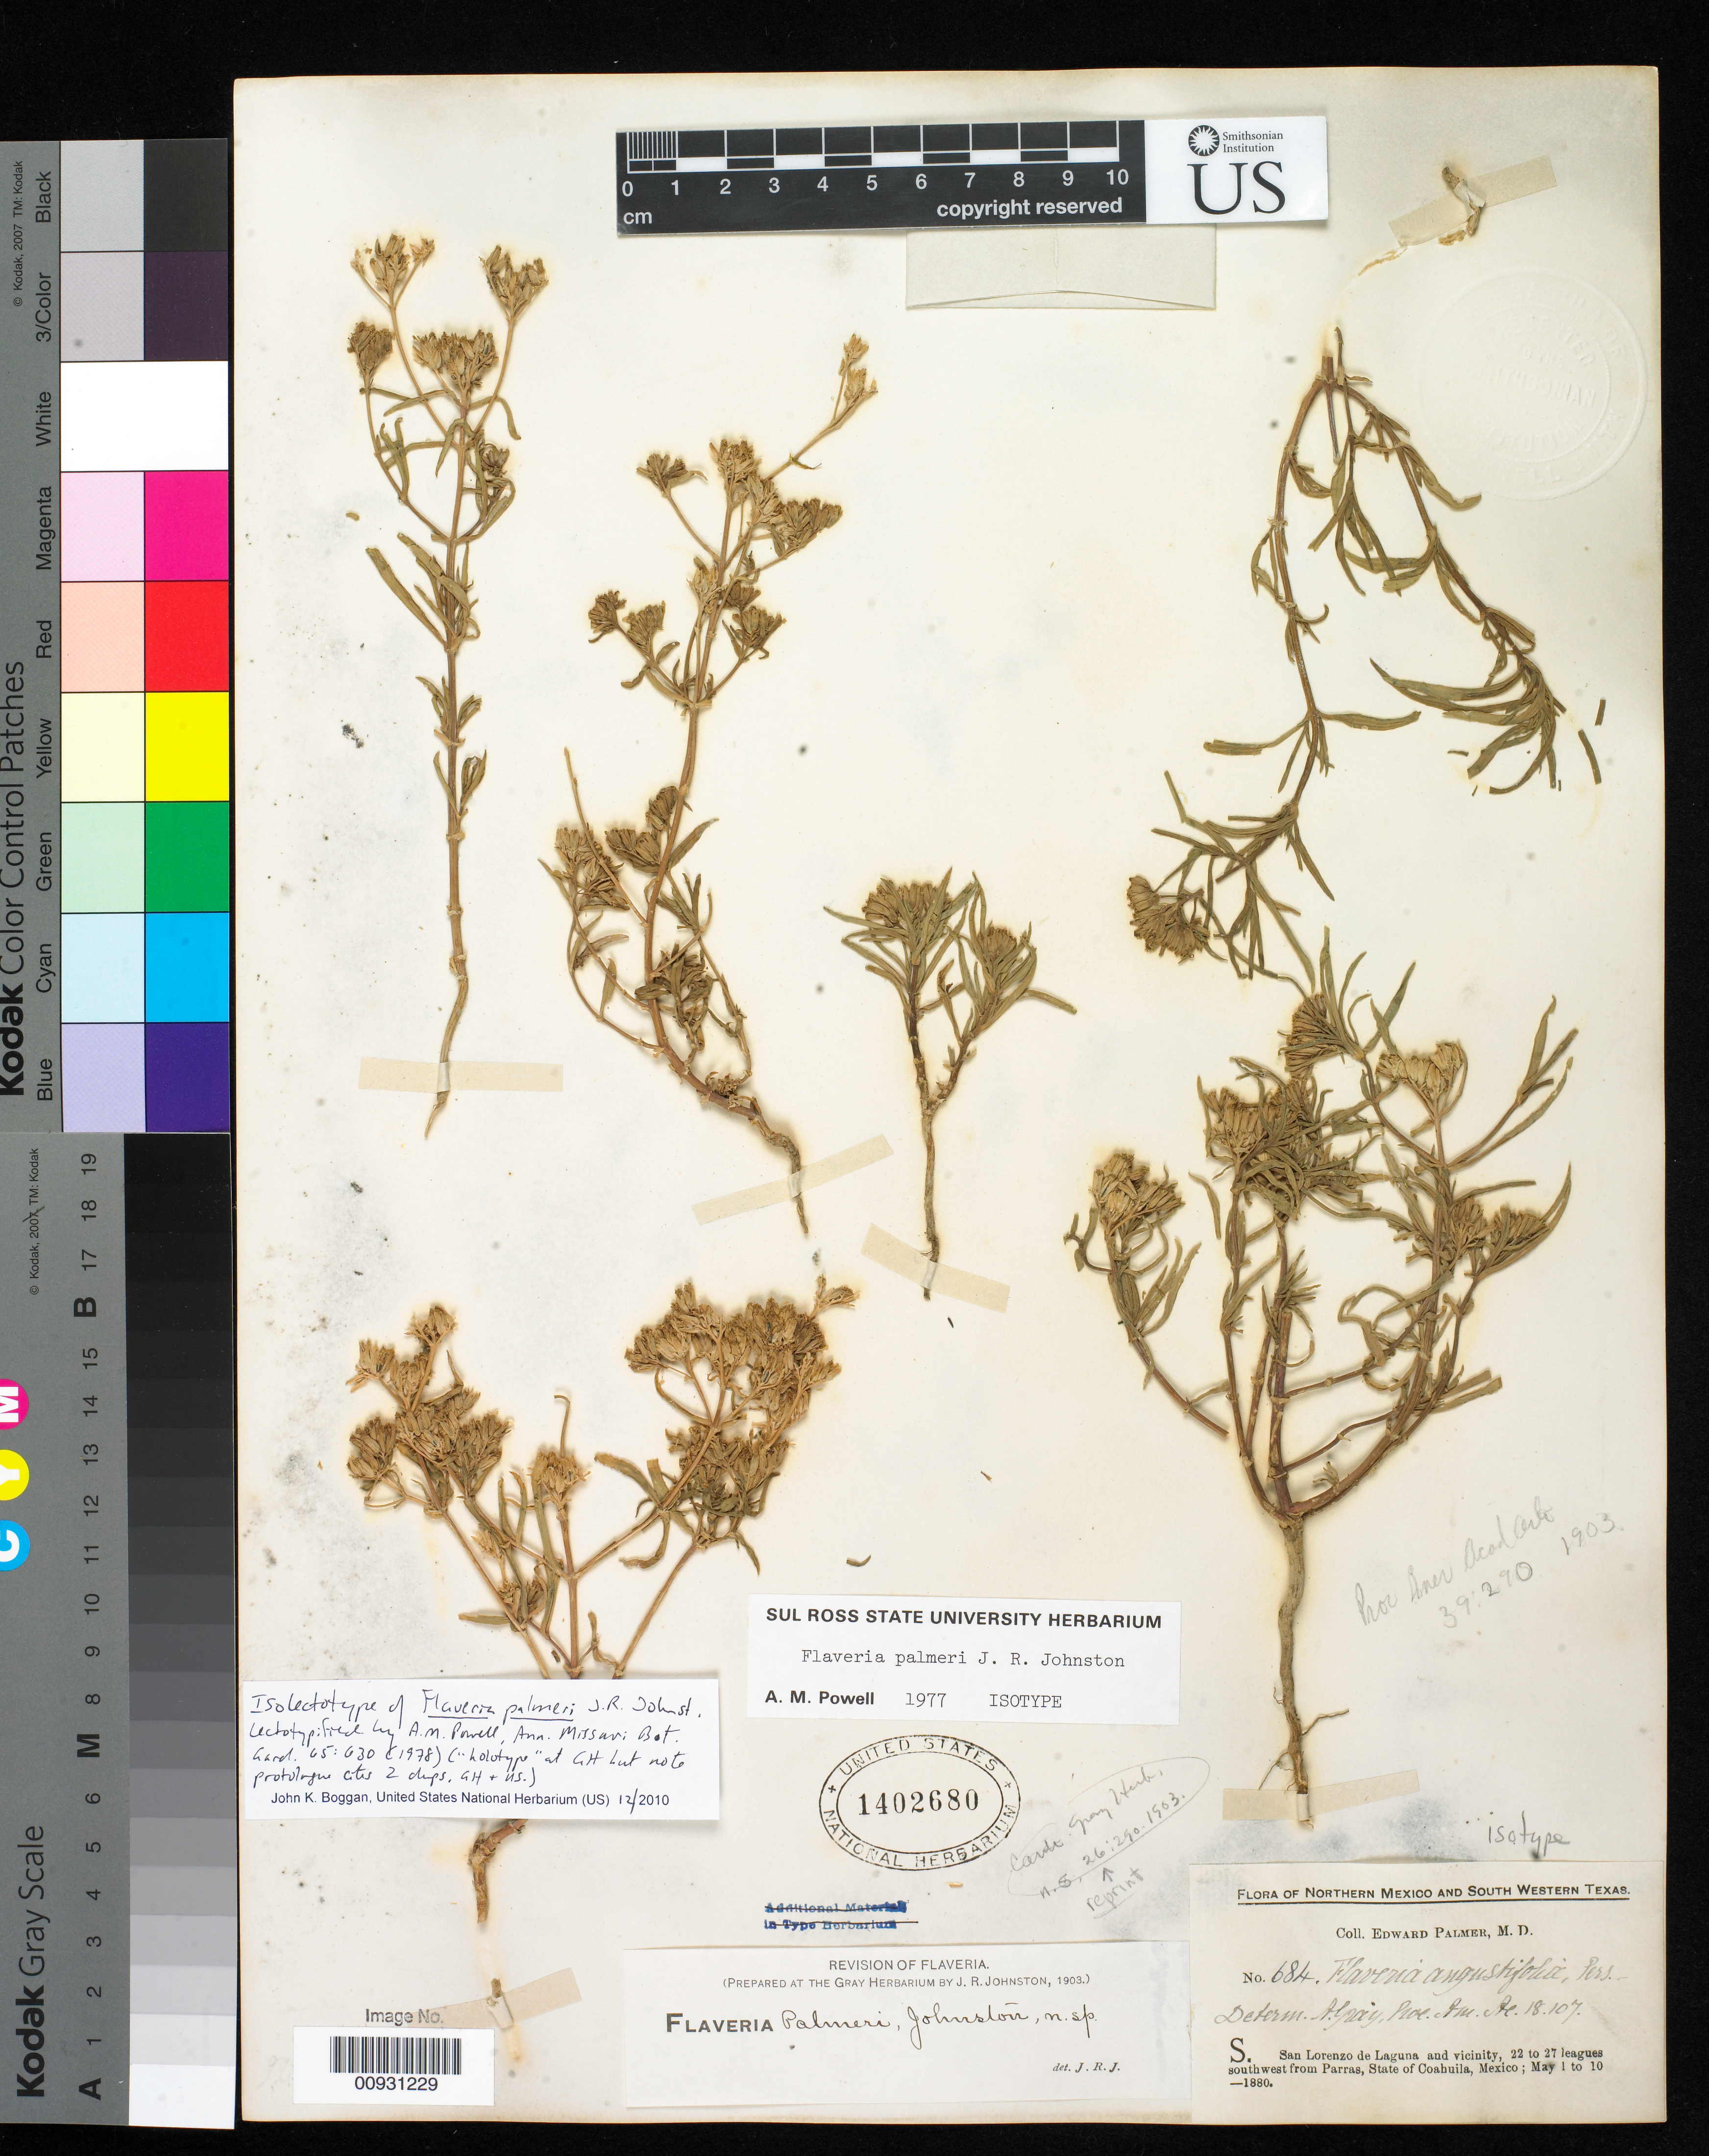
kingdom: Plantae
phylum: Tracheophyta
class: Magnoliopsida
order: Asterales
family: Asteraceae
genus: Flaveria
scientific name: Flaveria palmeri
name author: J.R. Johnst.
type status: Isolectotype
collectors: E. Palmer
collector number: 684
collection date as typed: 01 May 1880 to 10 May 1880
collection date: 1880-05-01/1880-05-10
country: Mexico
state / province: Coahuila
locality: San Lorenzo de Laguna and vicinity, 22 to 27 leagues southwest from Parras, State of Coahuila.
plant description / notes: Powell cites "holotype" at GH but note that protologue cites duplicates at two herbaria (GH & US).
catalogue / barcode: US 1402680